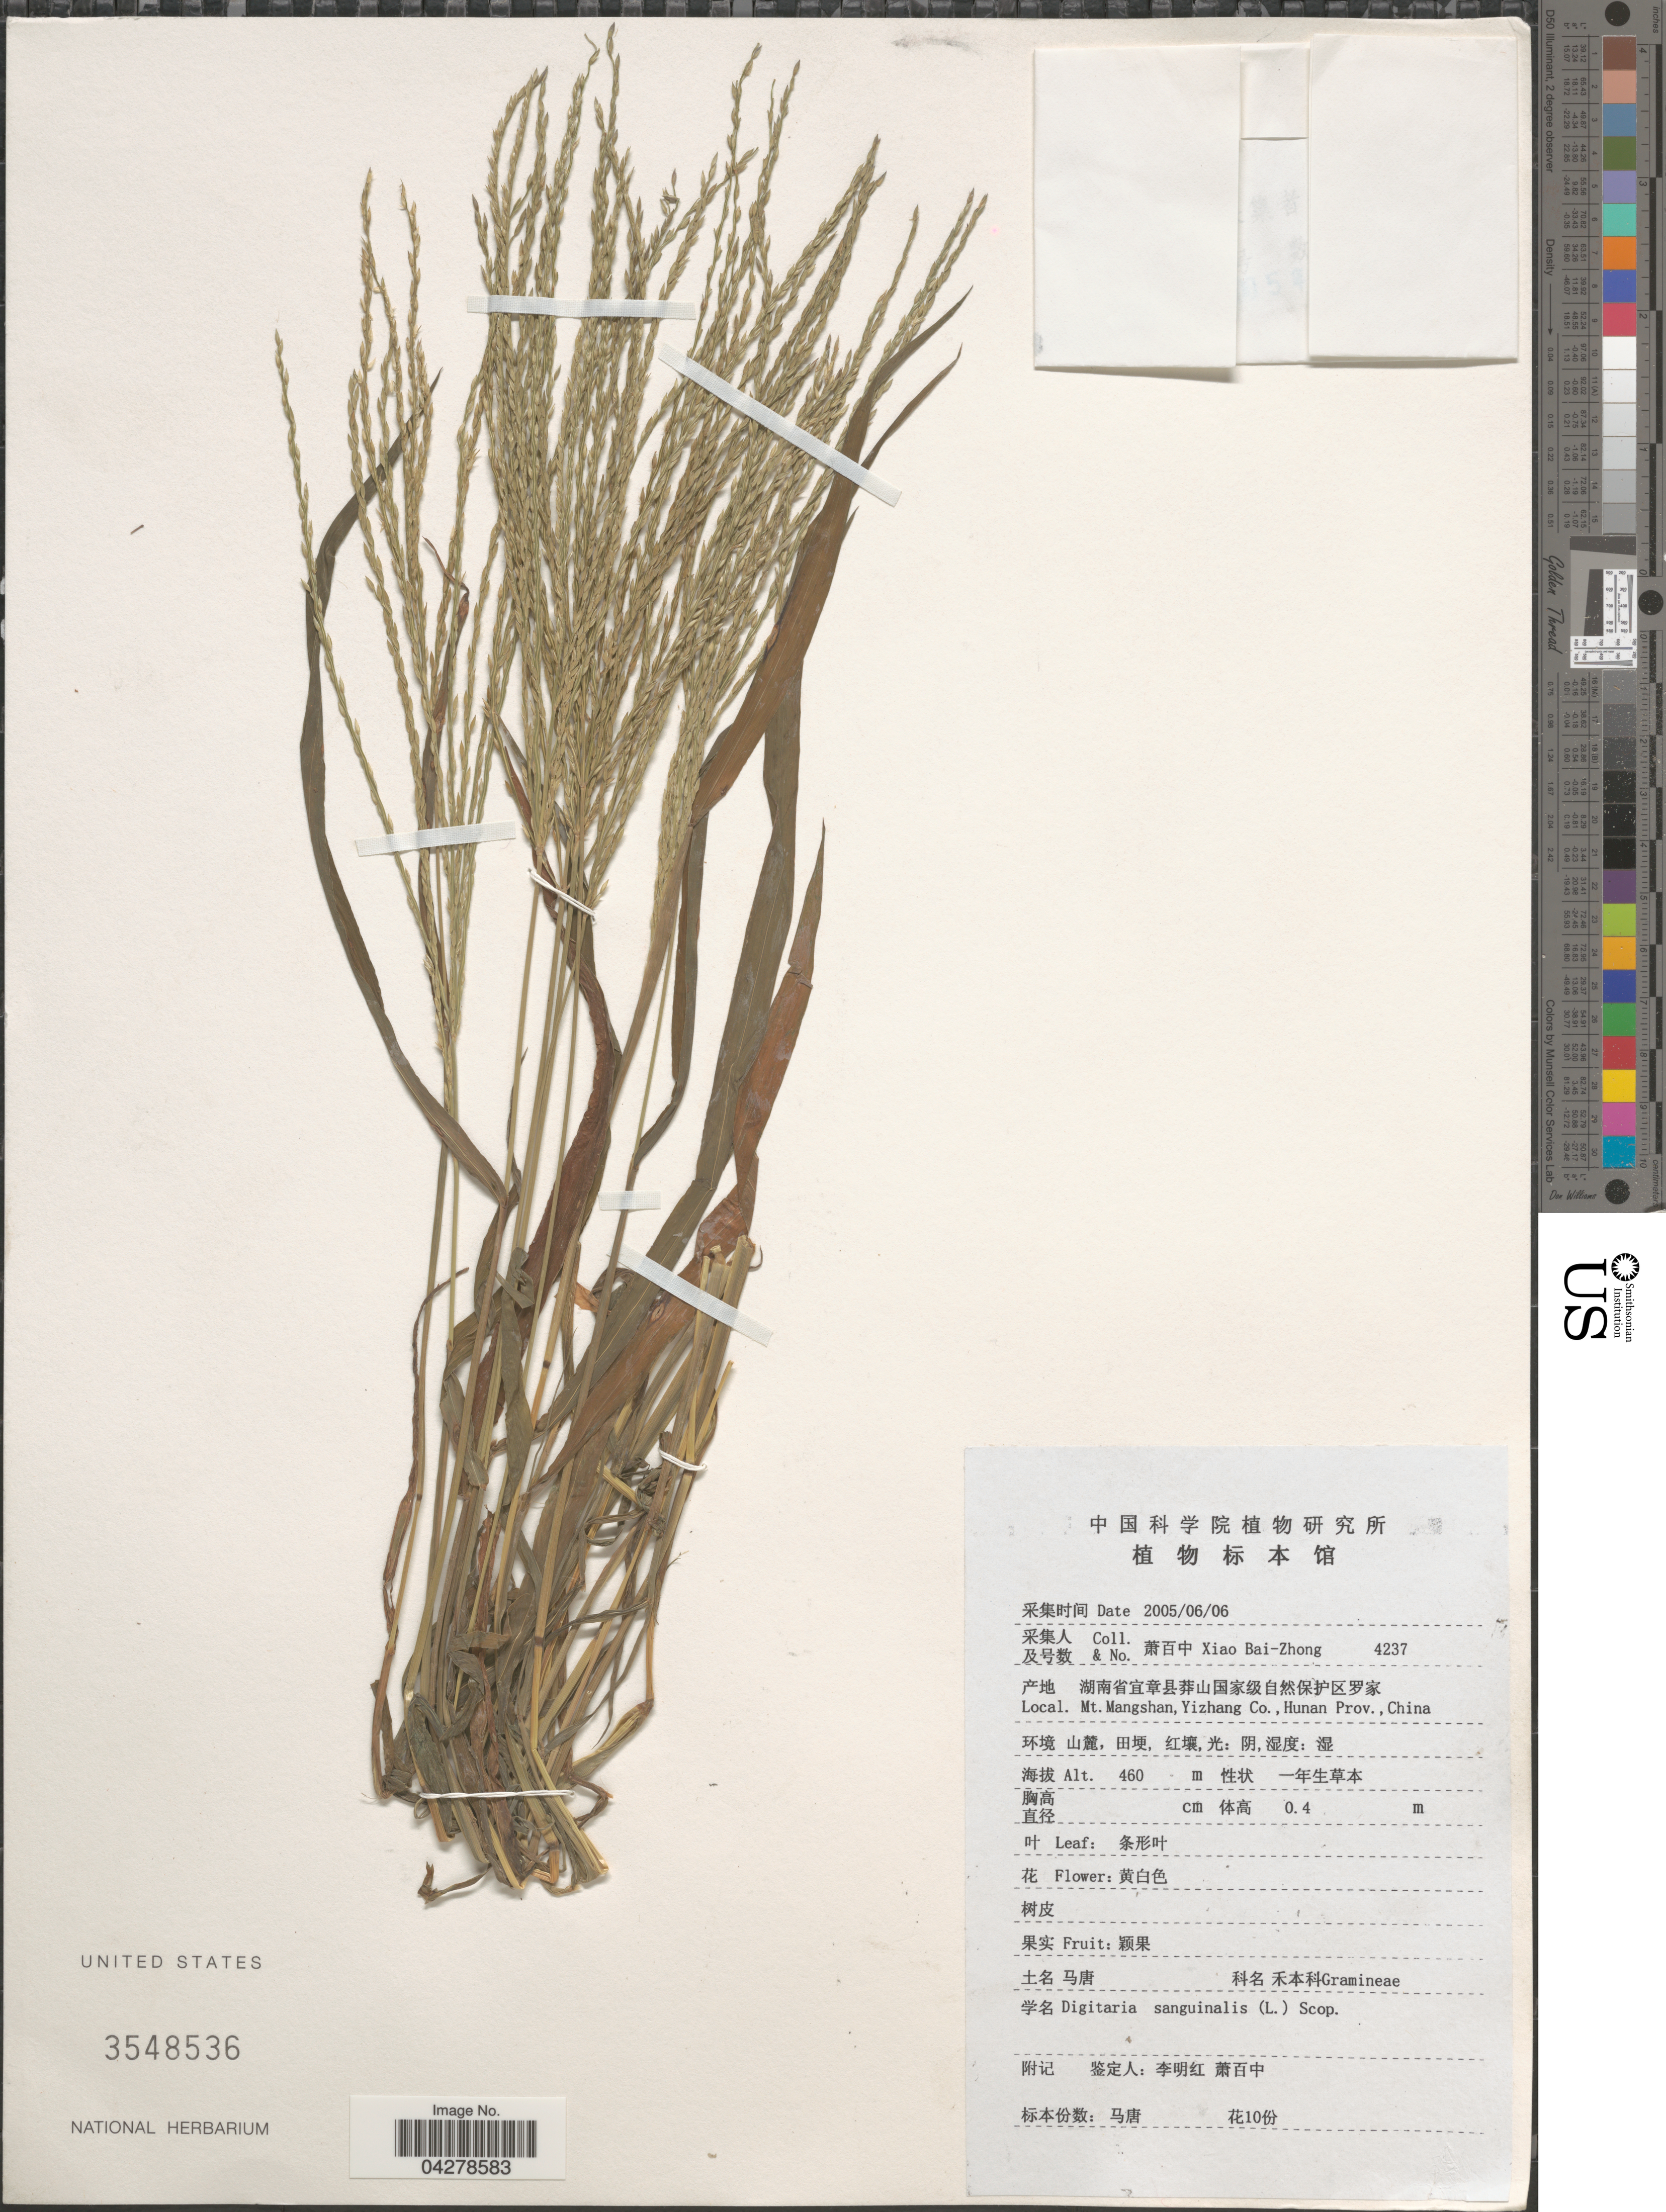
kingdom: Plantae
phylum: Tracheophyta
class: Liliopsida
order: Poales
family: Poaceae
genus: Digitaria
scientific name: Digitaria sanguinalis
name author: (L.) Scop.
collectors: B. Z. Xiao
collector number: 4237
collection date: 2005-06-06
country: China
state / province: Hunan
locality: Mt. Mangshan, Yizhang Co.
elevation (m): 460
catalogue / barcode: US 3548536